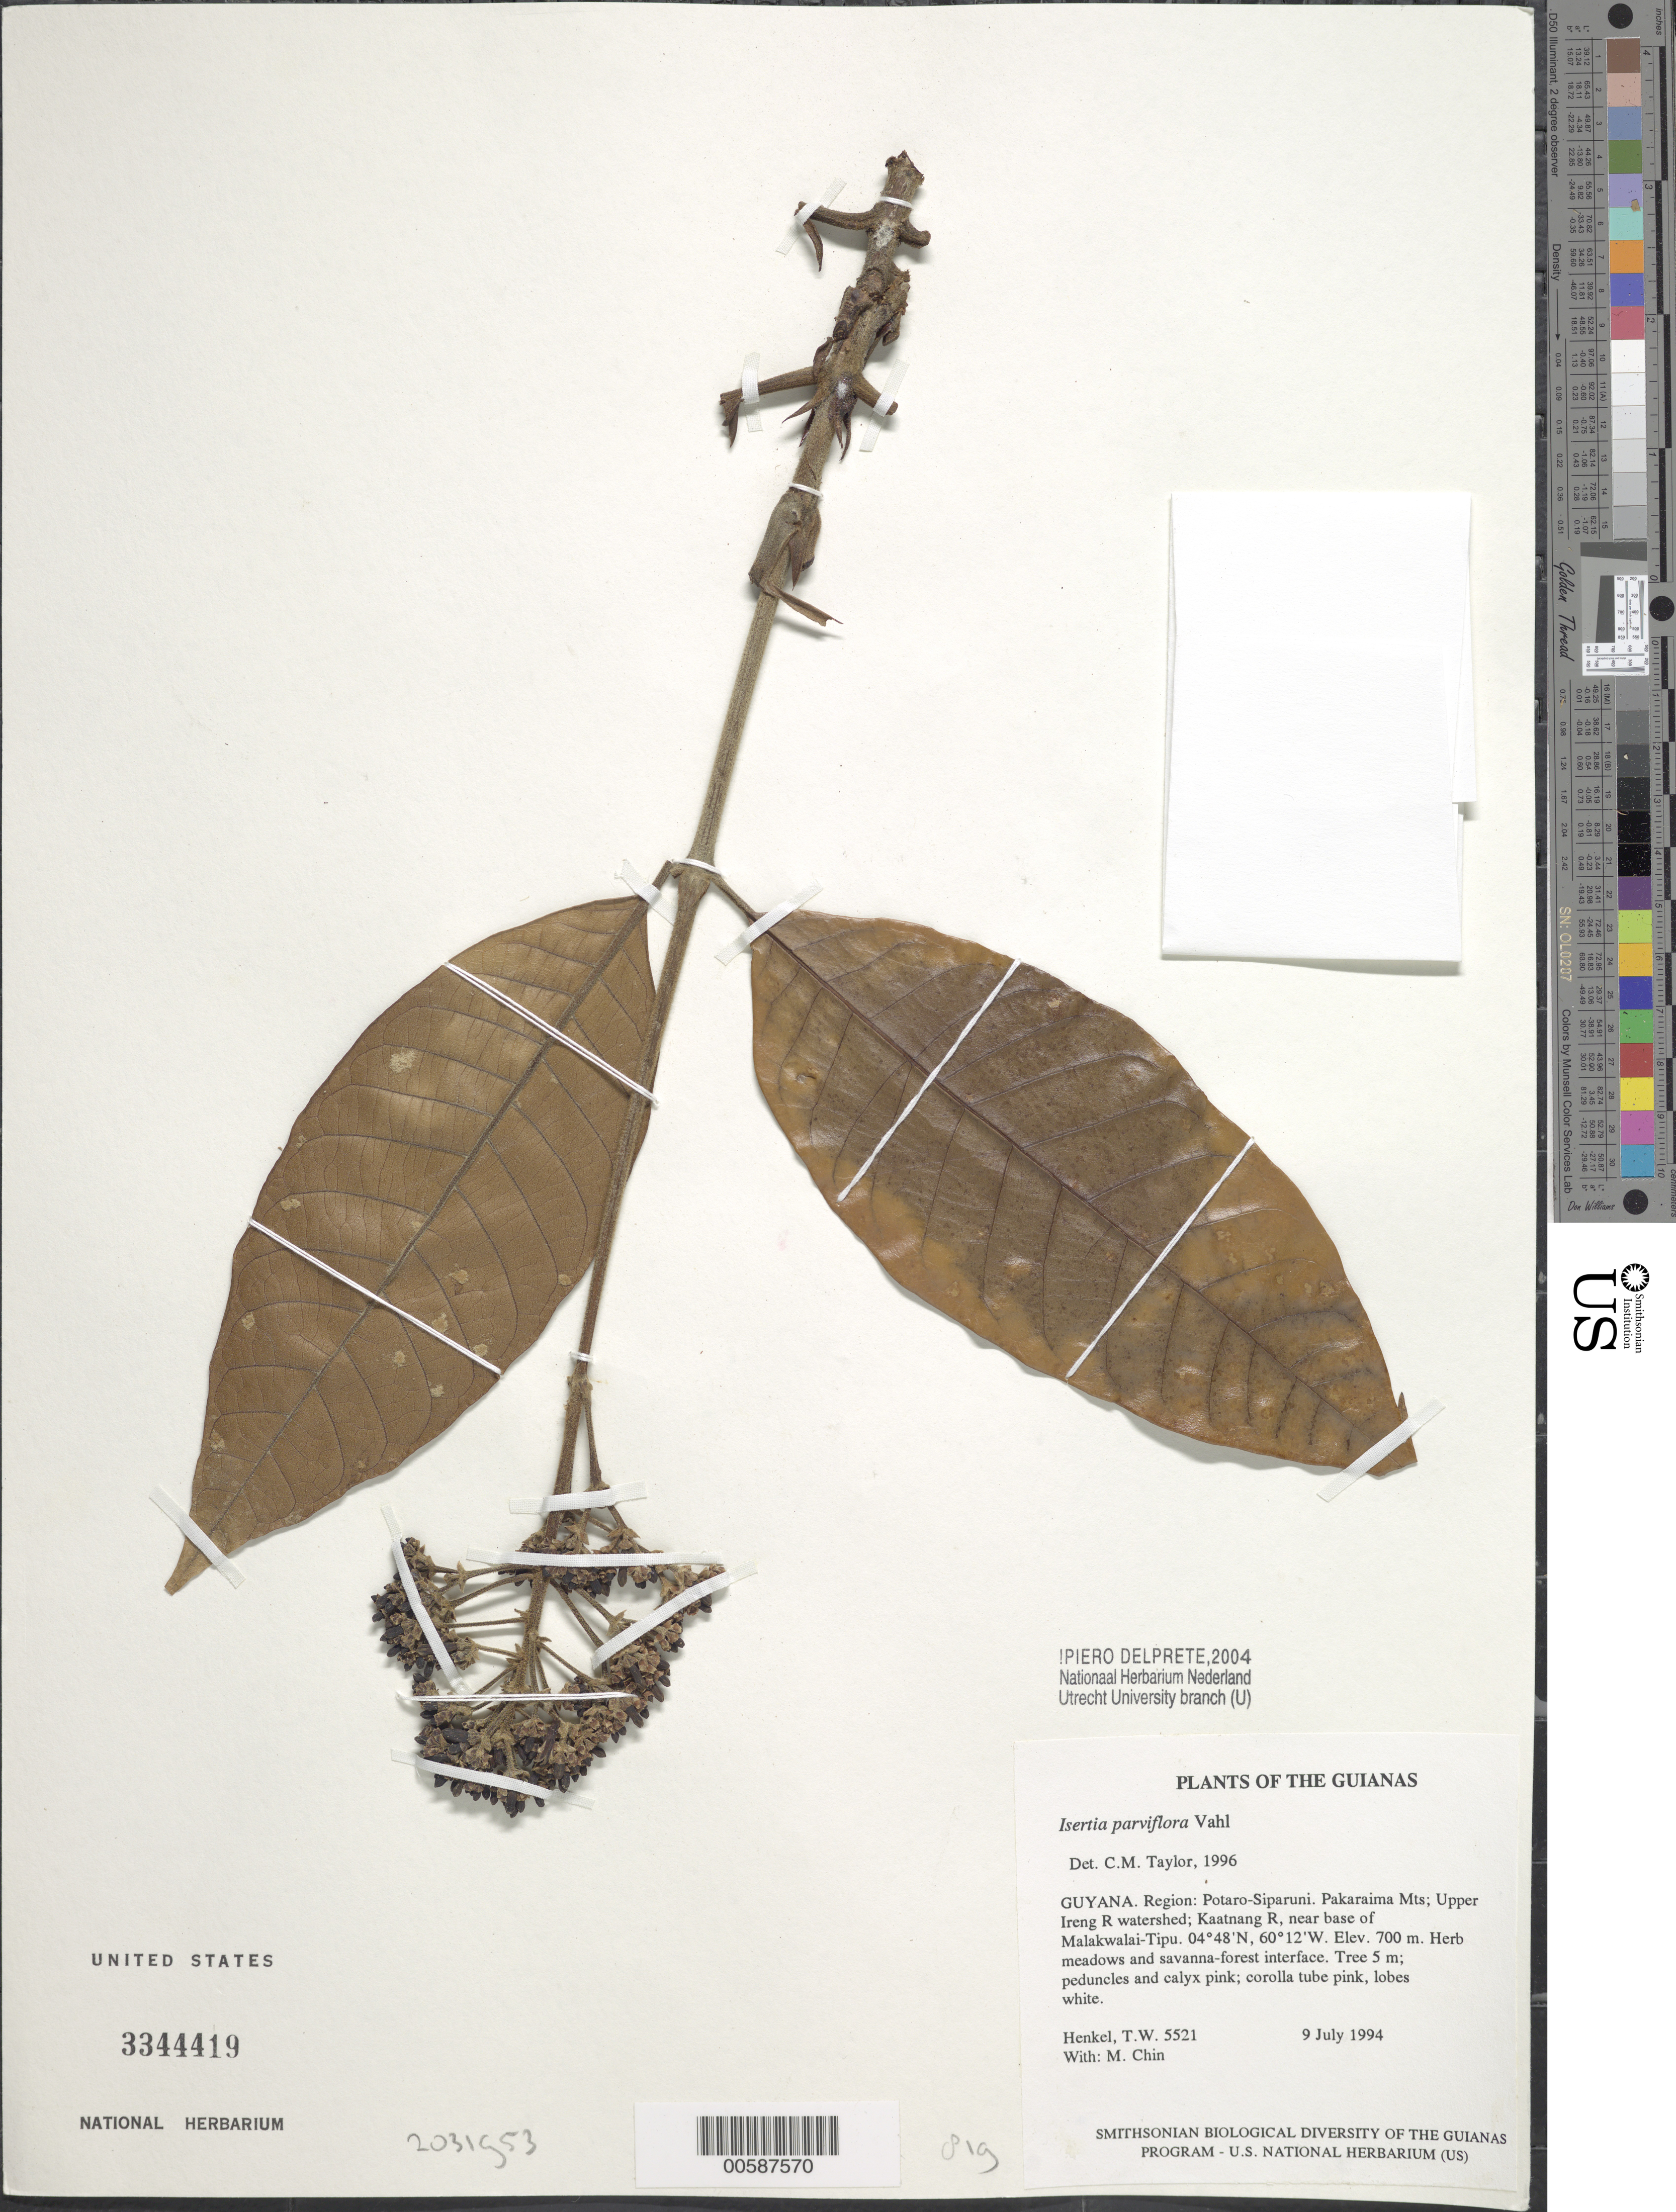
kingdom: Plantae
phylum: Tracheophyta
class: Magnoliopsida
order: Gentianales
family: Rubiaceae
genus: Isertia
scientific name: Isertia parviflora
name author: Vahl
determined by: Taylor, Charlotte M.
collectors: T. Henkel & M. Chin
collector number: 5521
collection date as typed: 9 July 1994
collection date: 1994-07-09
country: Guyana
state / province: Potaro-Siparuni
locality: Pakaraima Mts; Upper Ireng R watershed; Kaatnang R, near base of Malakwalai-Tipu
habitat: Herb meadows and savanna-forest interface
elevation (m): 700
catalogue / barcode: US 3344419